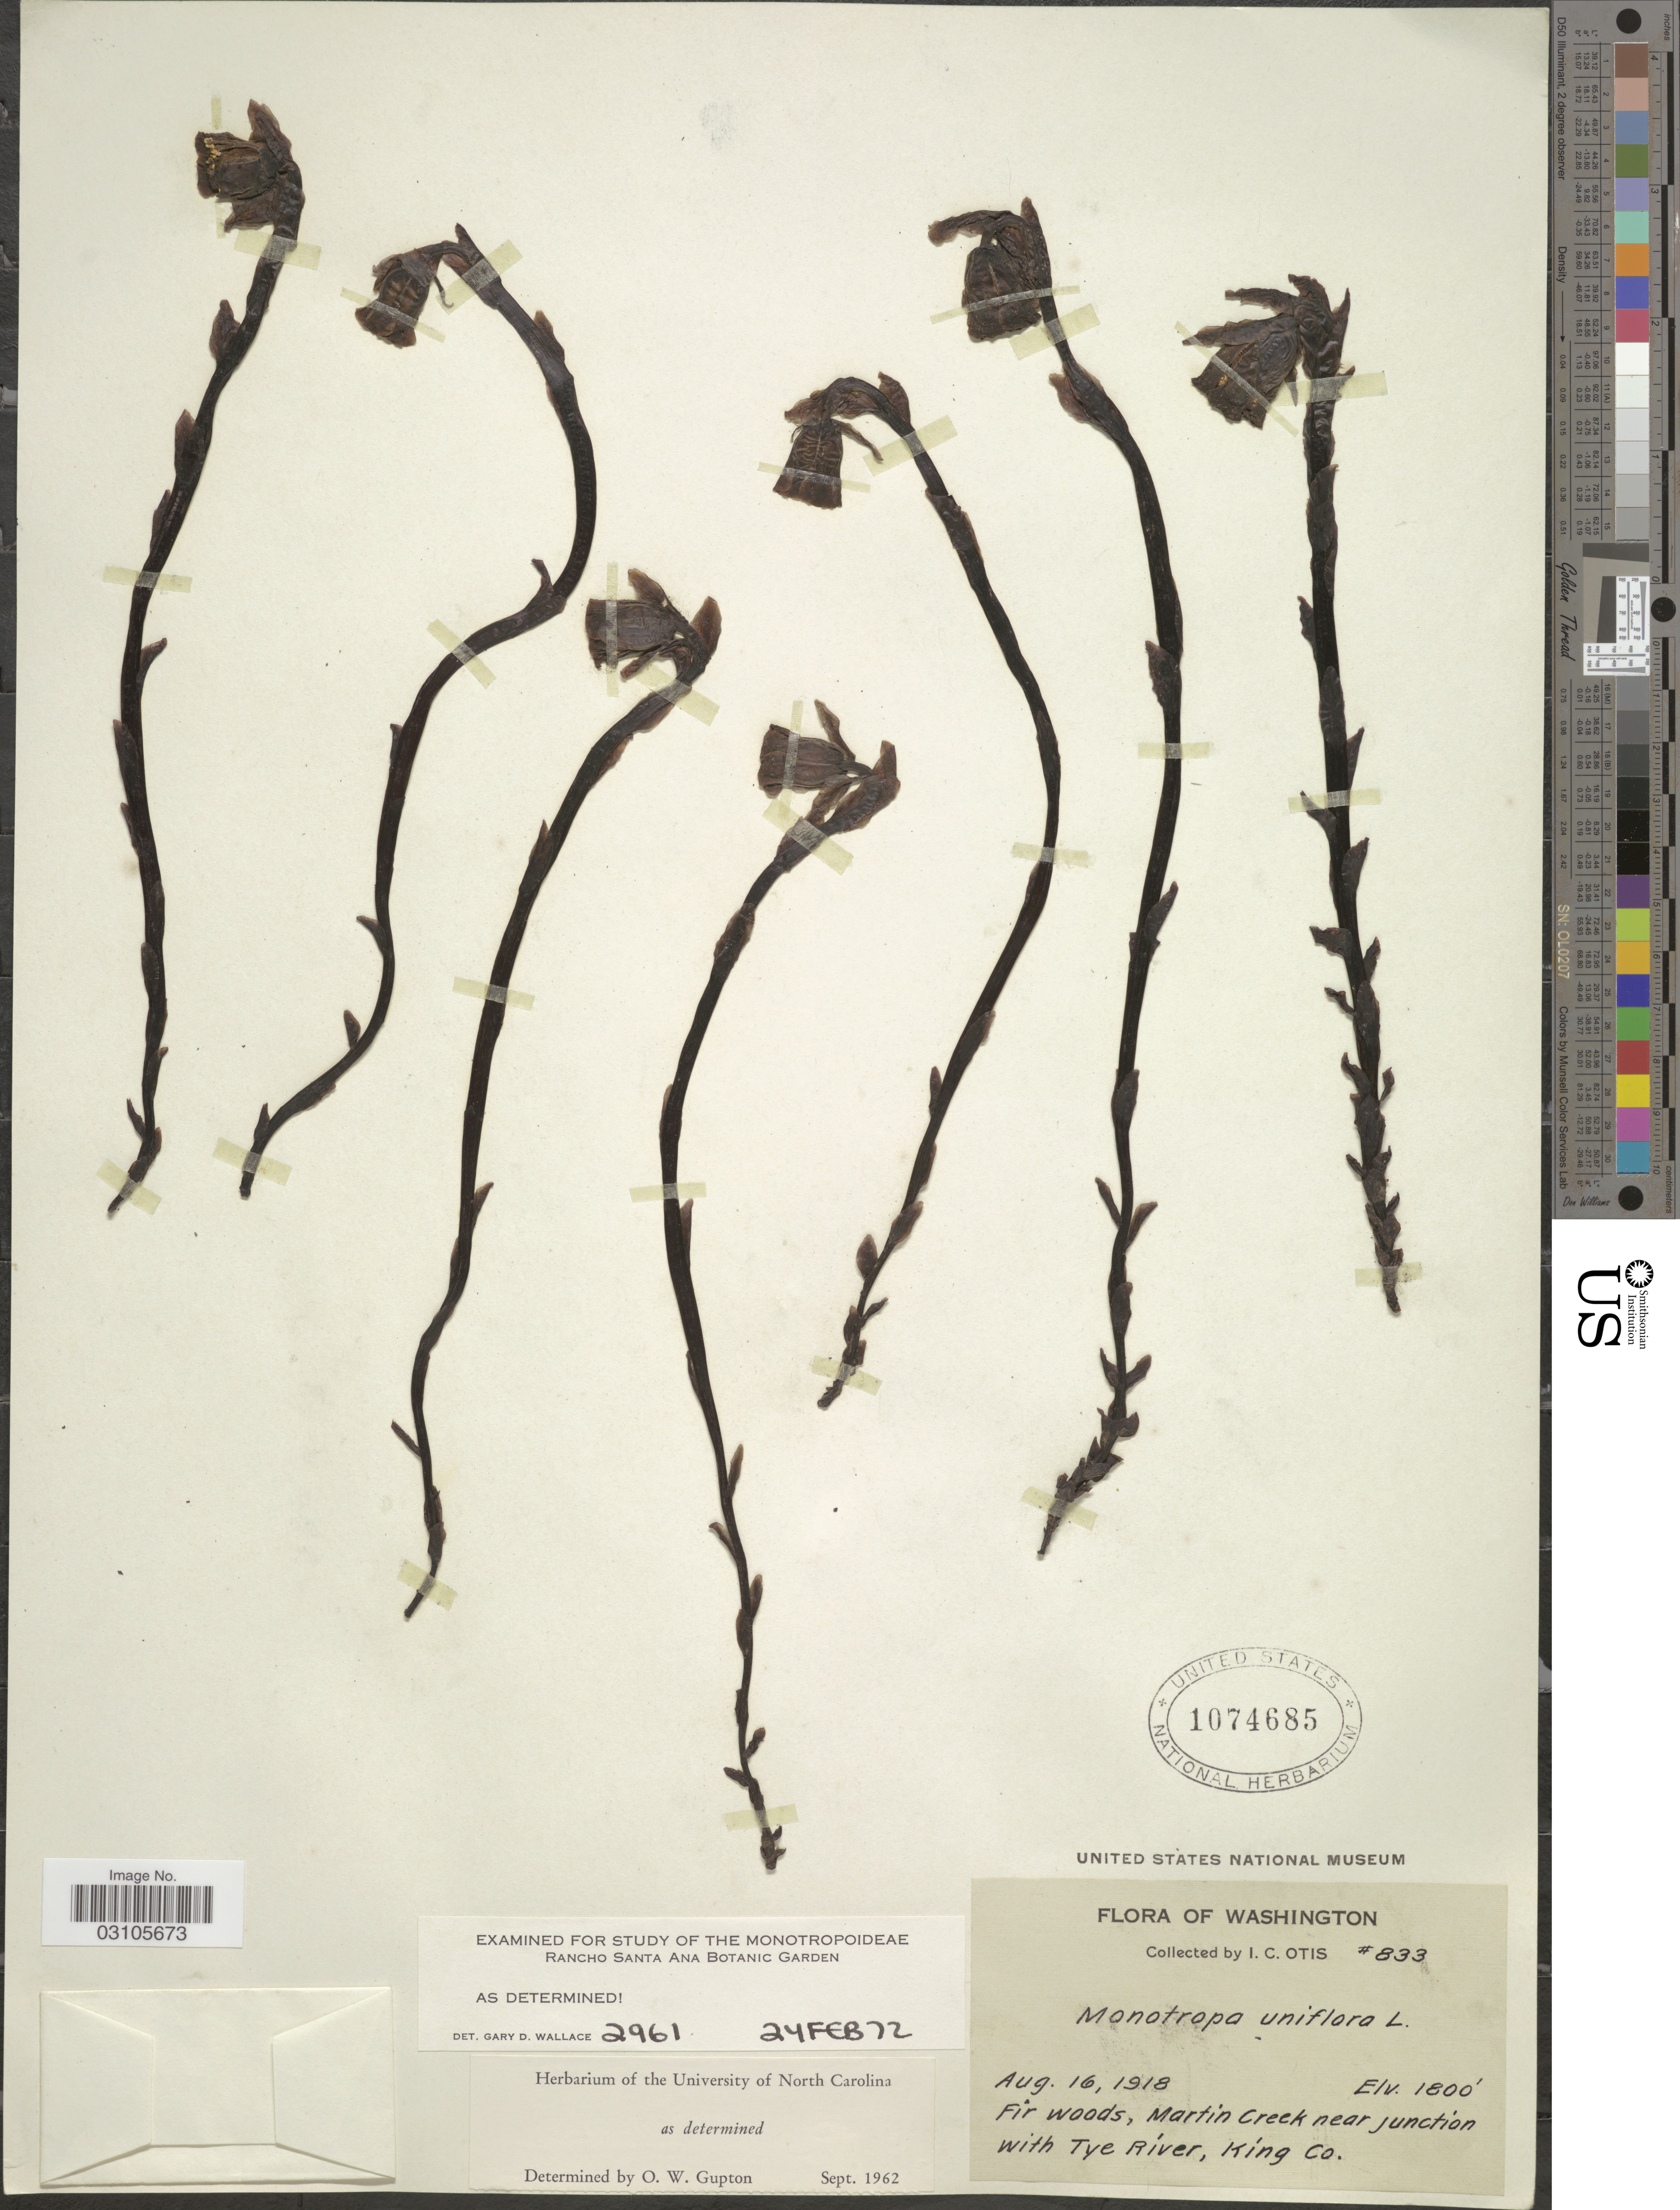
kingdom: Plantae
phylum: Tracheophyta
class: Magnoliopsida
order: Ericales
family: Ericaceae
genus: Monotropa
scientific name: Monotropa uniflora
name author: L.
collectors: I. C. Otis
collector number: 833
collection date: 1918-08-16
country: United States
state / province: Washington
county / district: King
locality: Martin Creek near junction with Tye River, King Co.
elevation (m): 549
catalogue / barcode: US 1074685